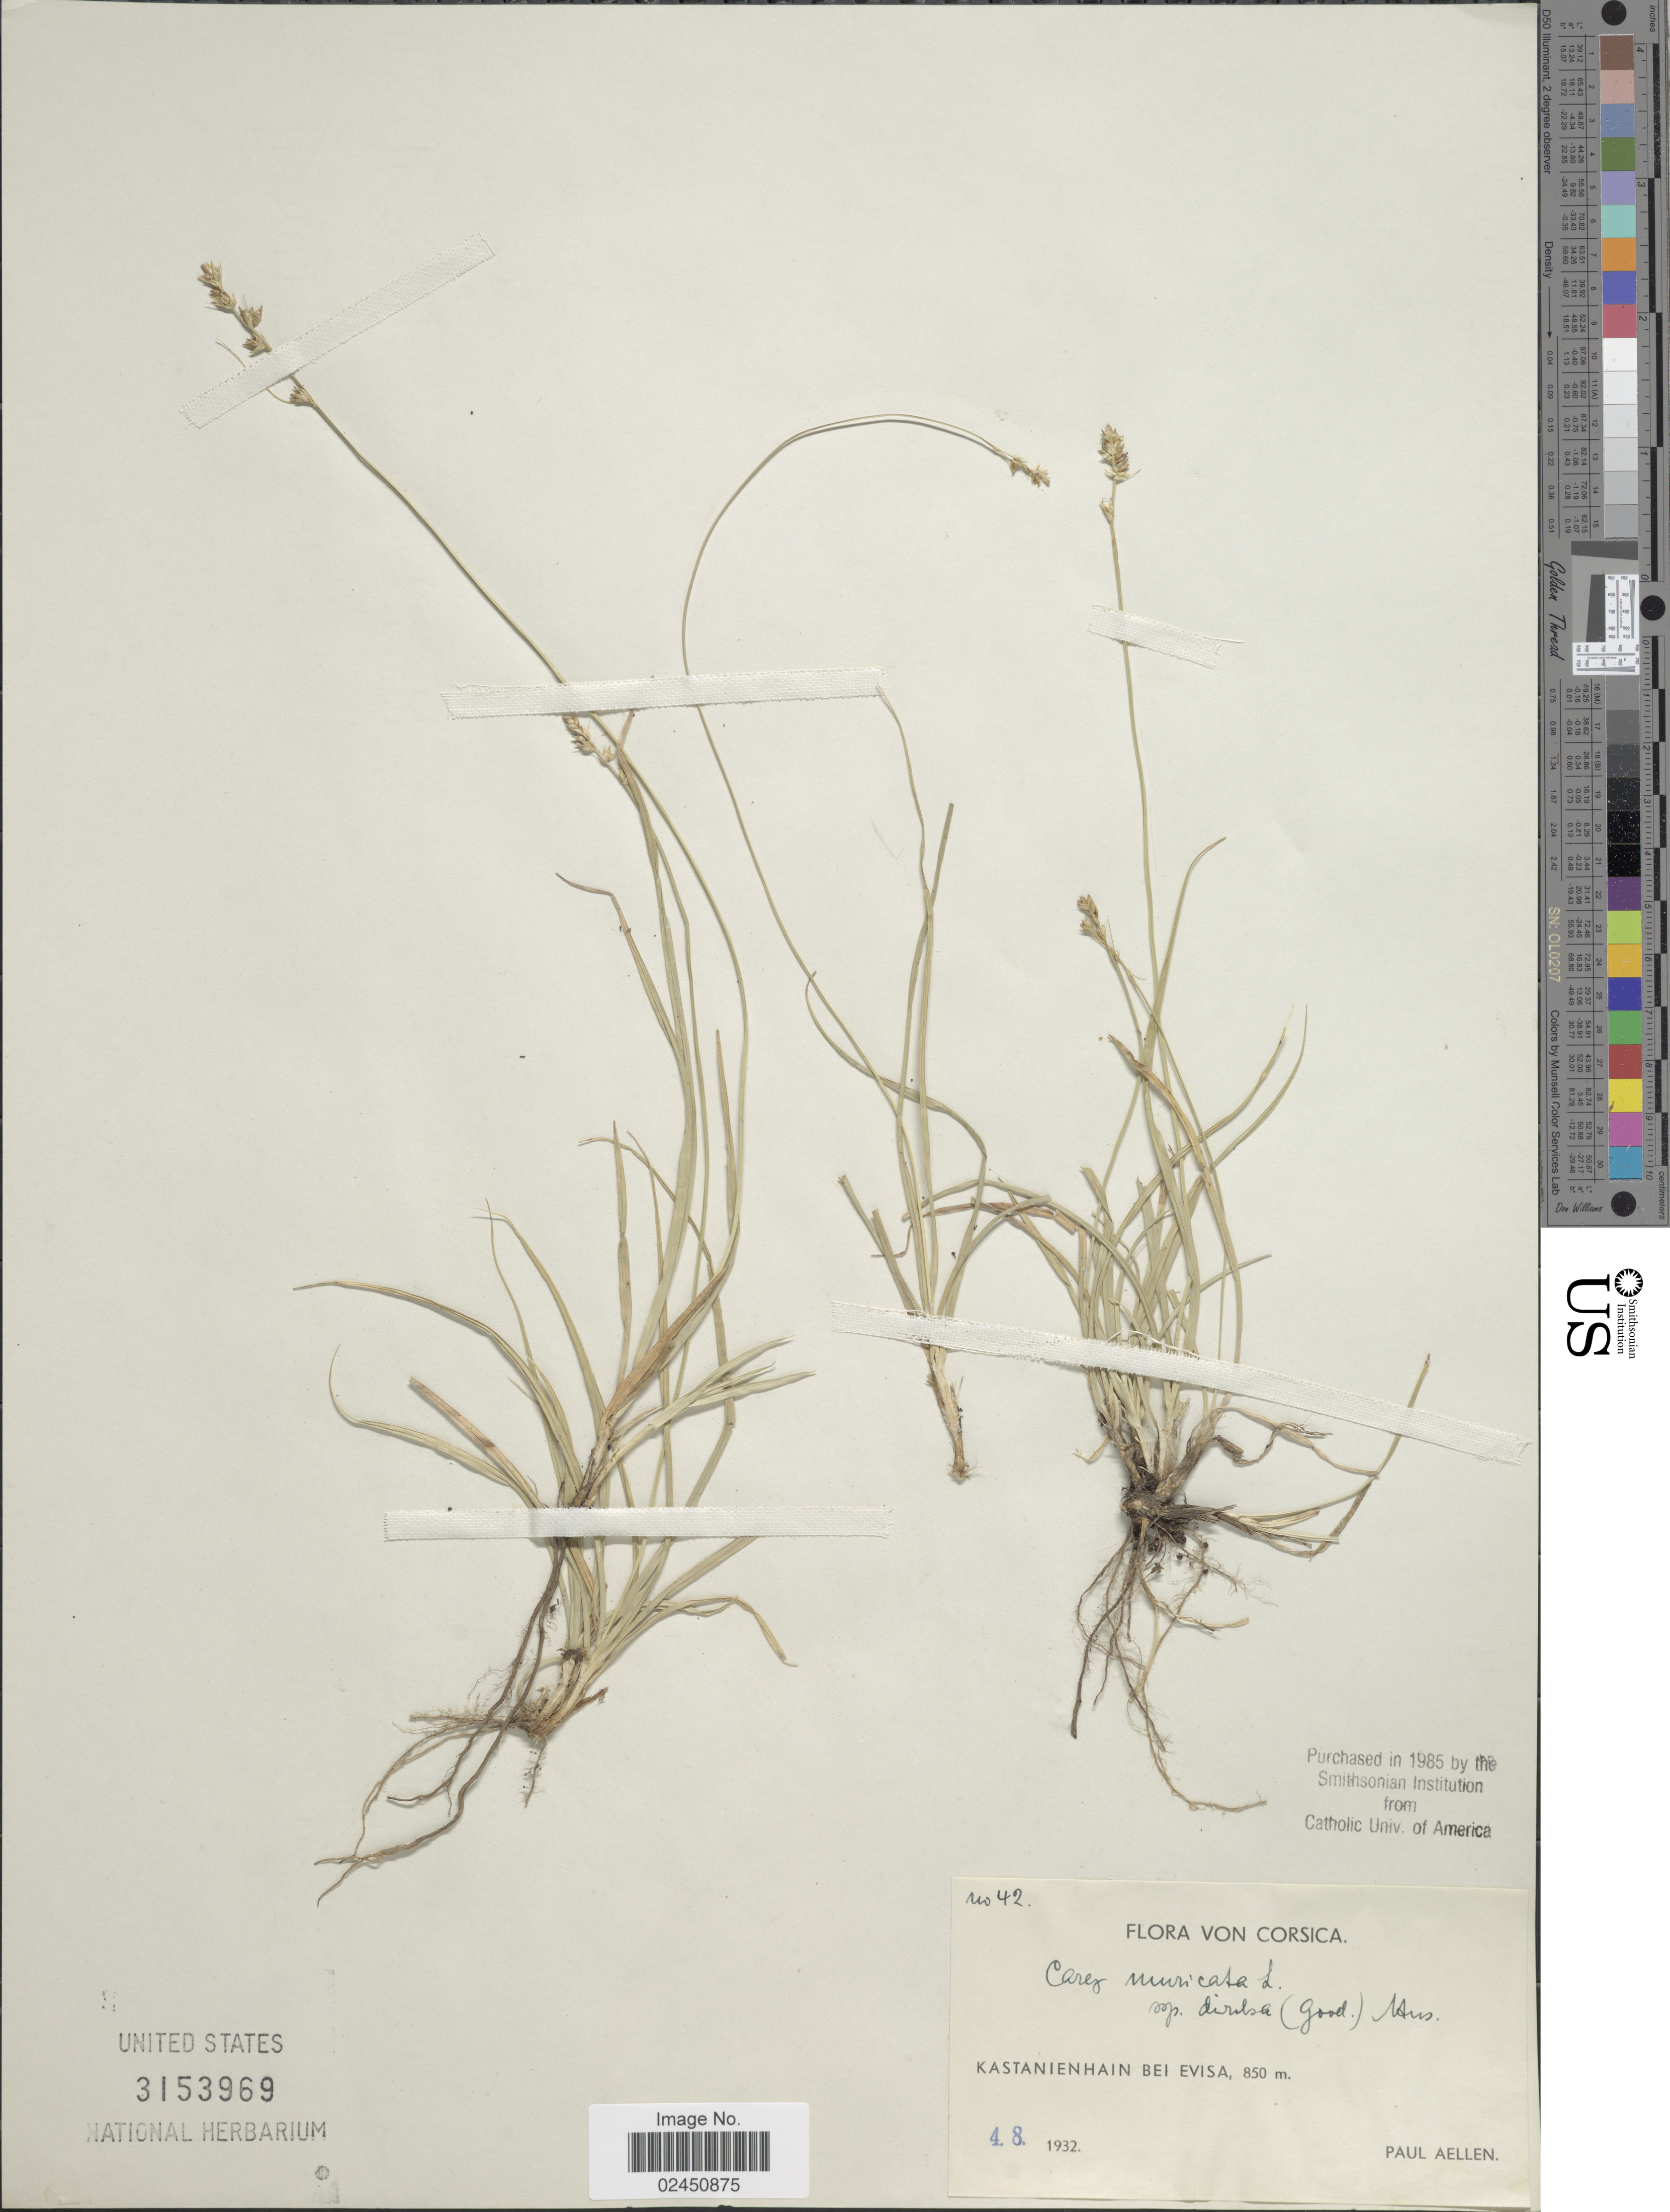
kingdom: Plantae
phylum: Tracheophyta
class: Liliopsida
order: Poales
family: Cyperaceae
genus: Carex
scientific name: Carex muricata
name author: L.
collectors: P. Aellen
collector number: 42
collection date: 1932-08-04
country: France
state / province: Corsica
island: Corse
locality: Kastanienhain bei Evisa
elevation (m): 850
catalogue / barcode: US 3153969